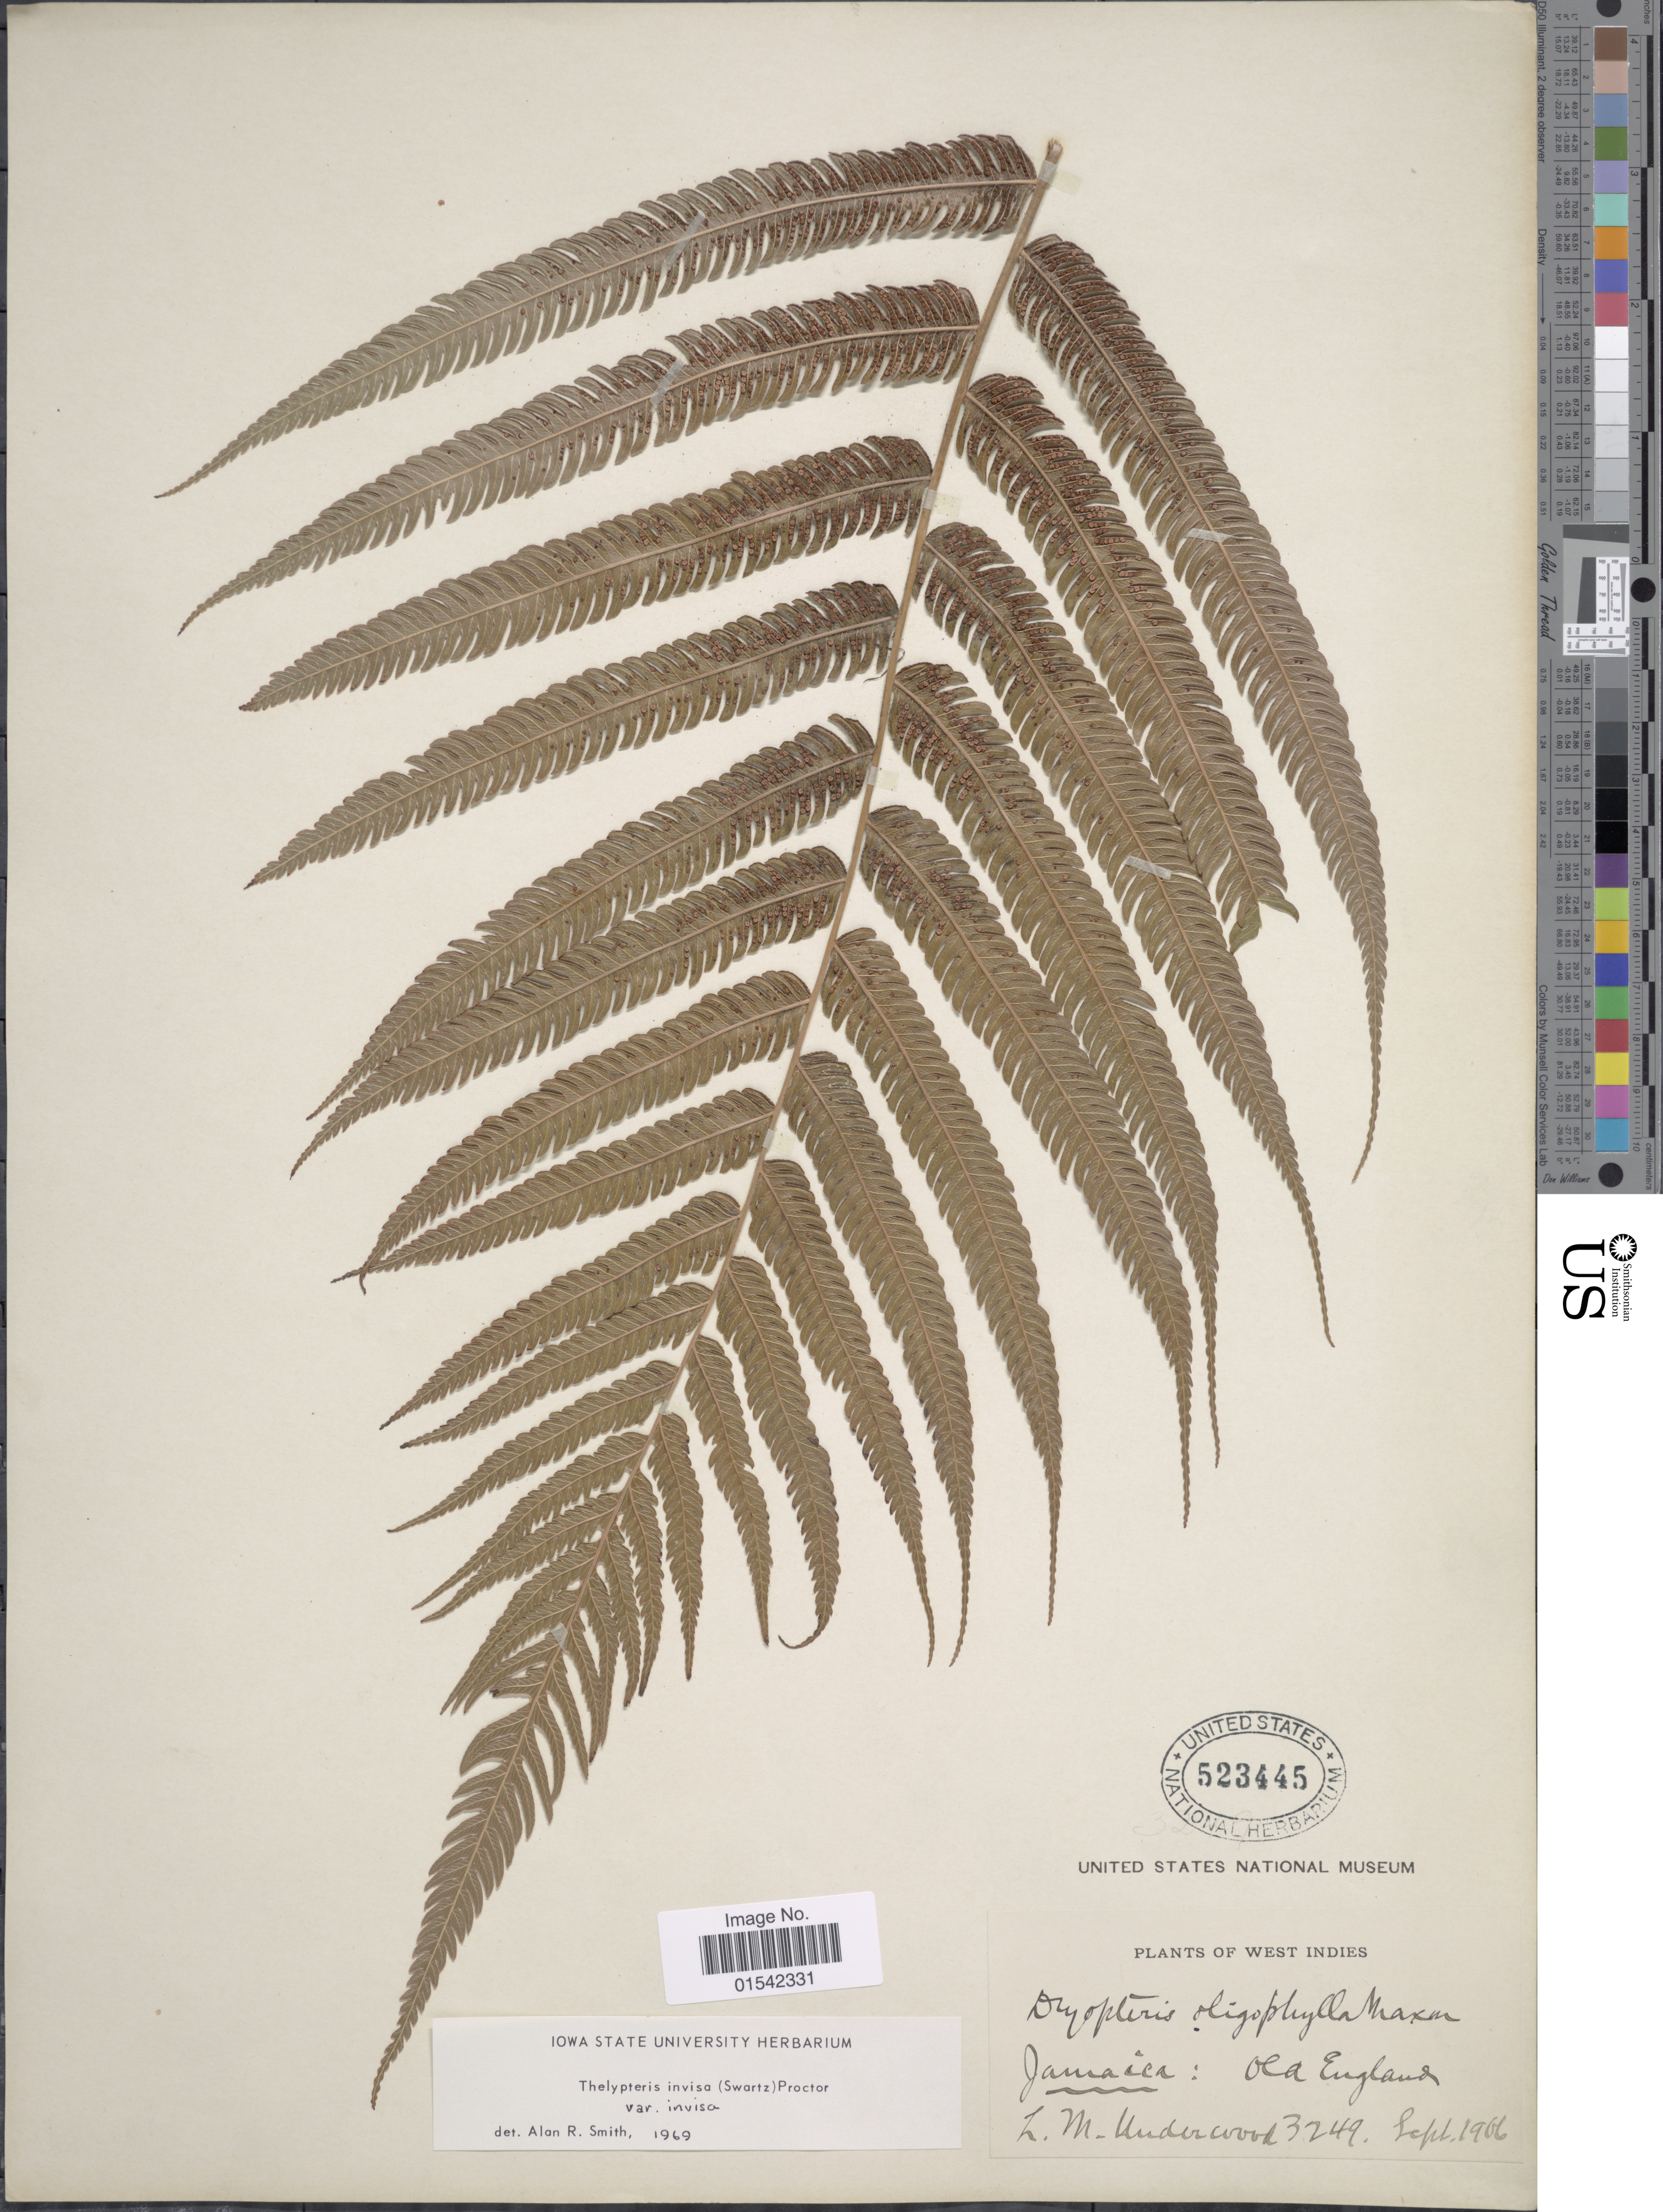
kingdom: Plantae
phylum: Tracheophyta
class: Polypodiopsida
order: Polypodiales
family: Thelypteridaceae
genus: Cyclosorus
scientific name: Cyclosorus grandis (A.R. Sm.) comb. nov., ined 2015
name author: (A.R. Sm.)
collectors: L. M. Underwood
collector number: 3249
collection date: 1906-09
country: Jamaica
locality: Old England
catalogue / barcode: US 523445